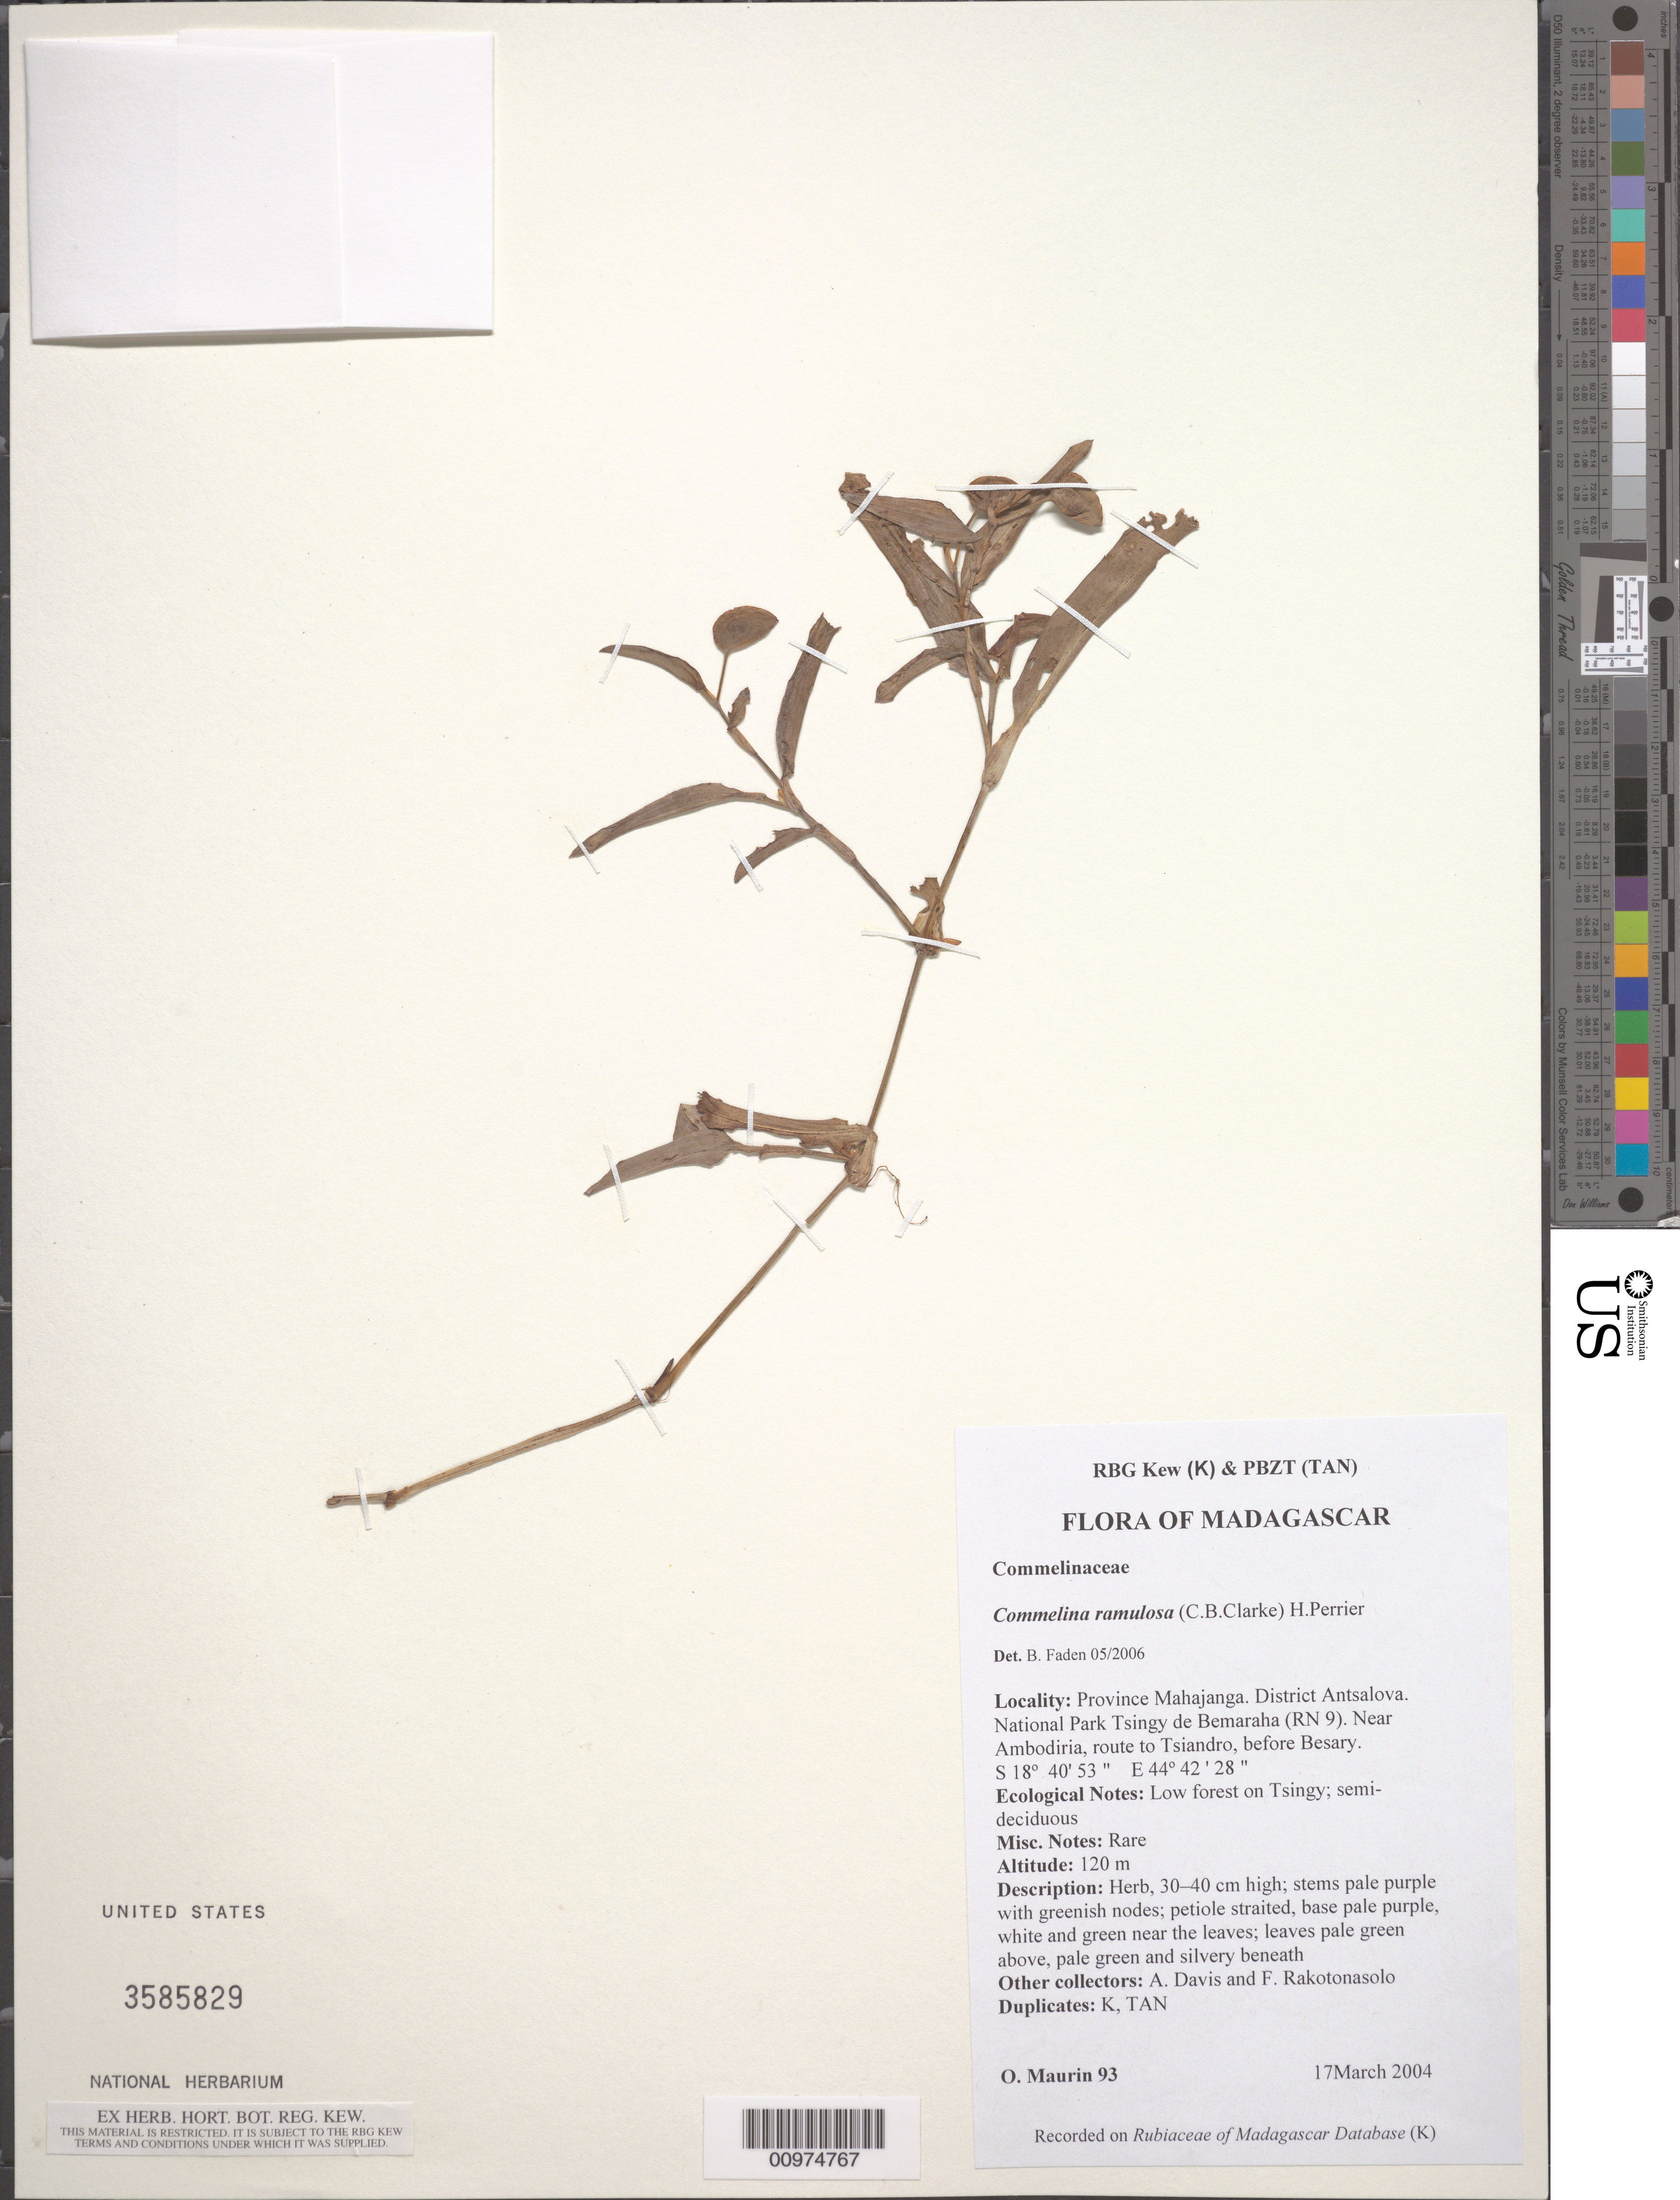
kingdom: Plantae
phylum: Tracheophyta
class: Liliopsida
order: Commelinales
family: Commelinaceae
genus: Commelina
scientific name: Commelina ramulosa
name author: (C.B. Clarke) H. Perrier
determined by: Faden, Robert B., (US), Smithsonian Institution - National Museum of Natural History (UNITED STATES)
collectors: O. Maurin et al.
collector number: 93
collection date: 2004-03-17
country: Madagascar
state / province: Melaky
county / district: Antsalova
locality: National Park Tsingy de Bemaraha (RN 9). Near Ambodiria, route to Tsiandro, before Besary.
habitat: Low forest on Tsingy; semi-deciduous. Rare.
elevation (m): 120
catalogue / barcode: US 3585829